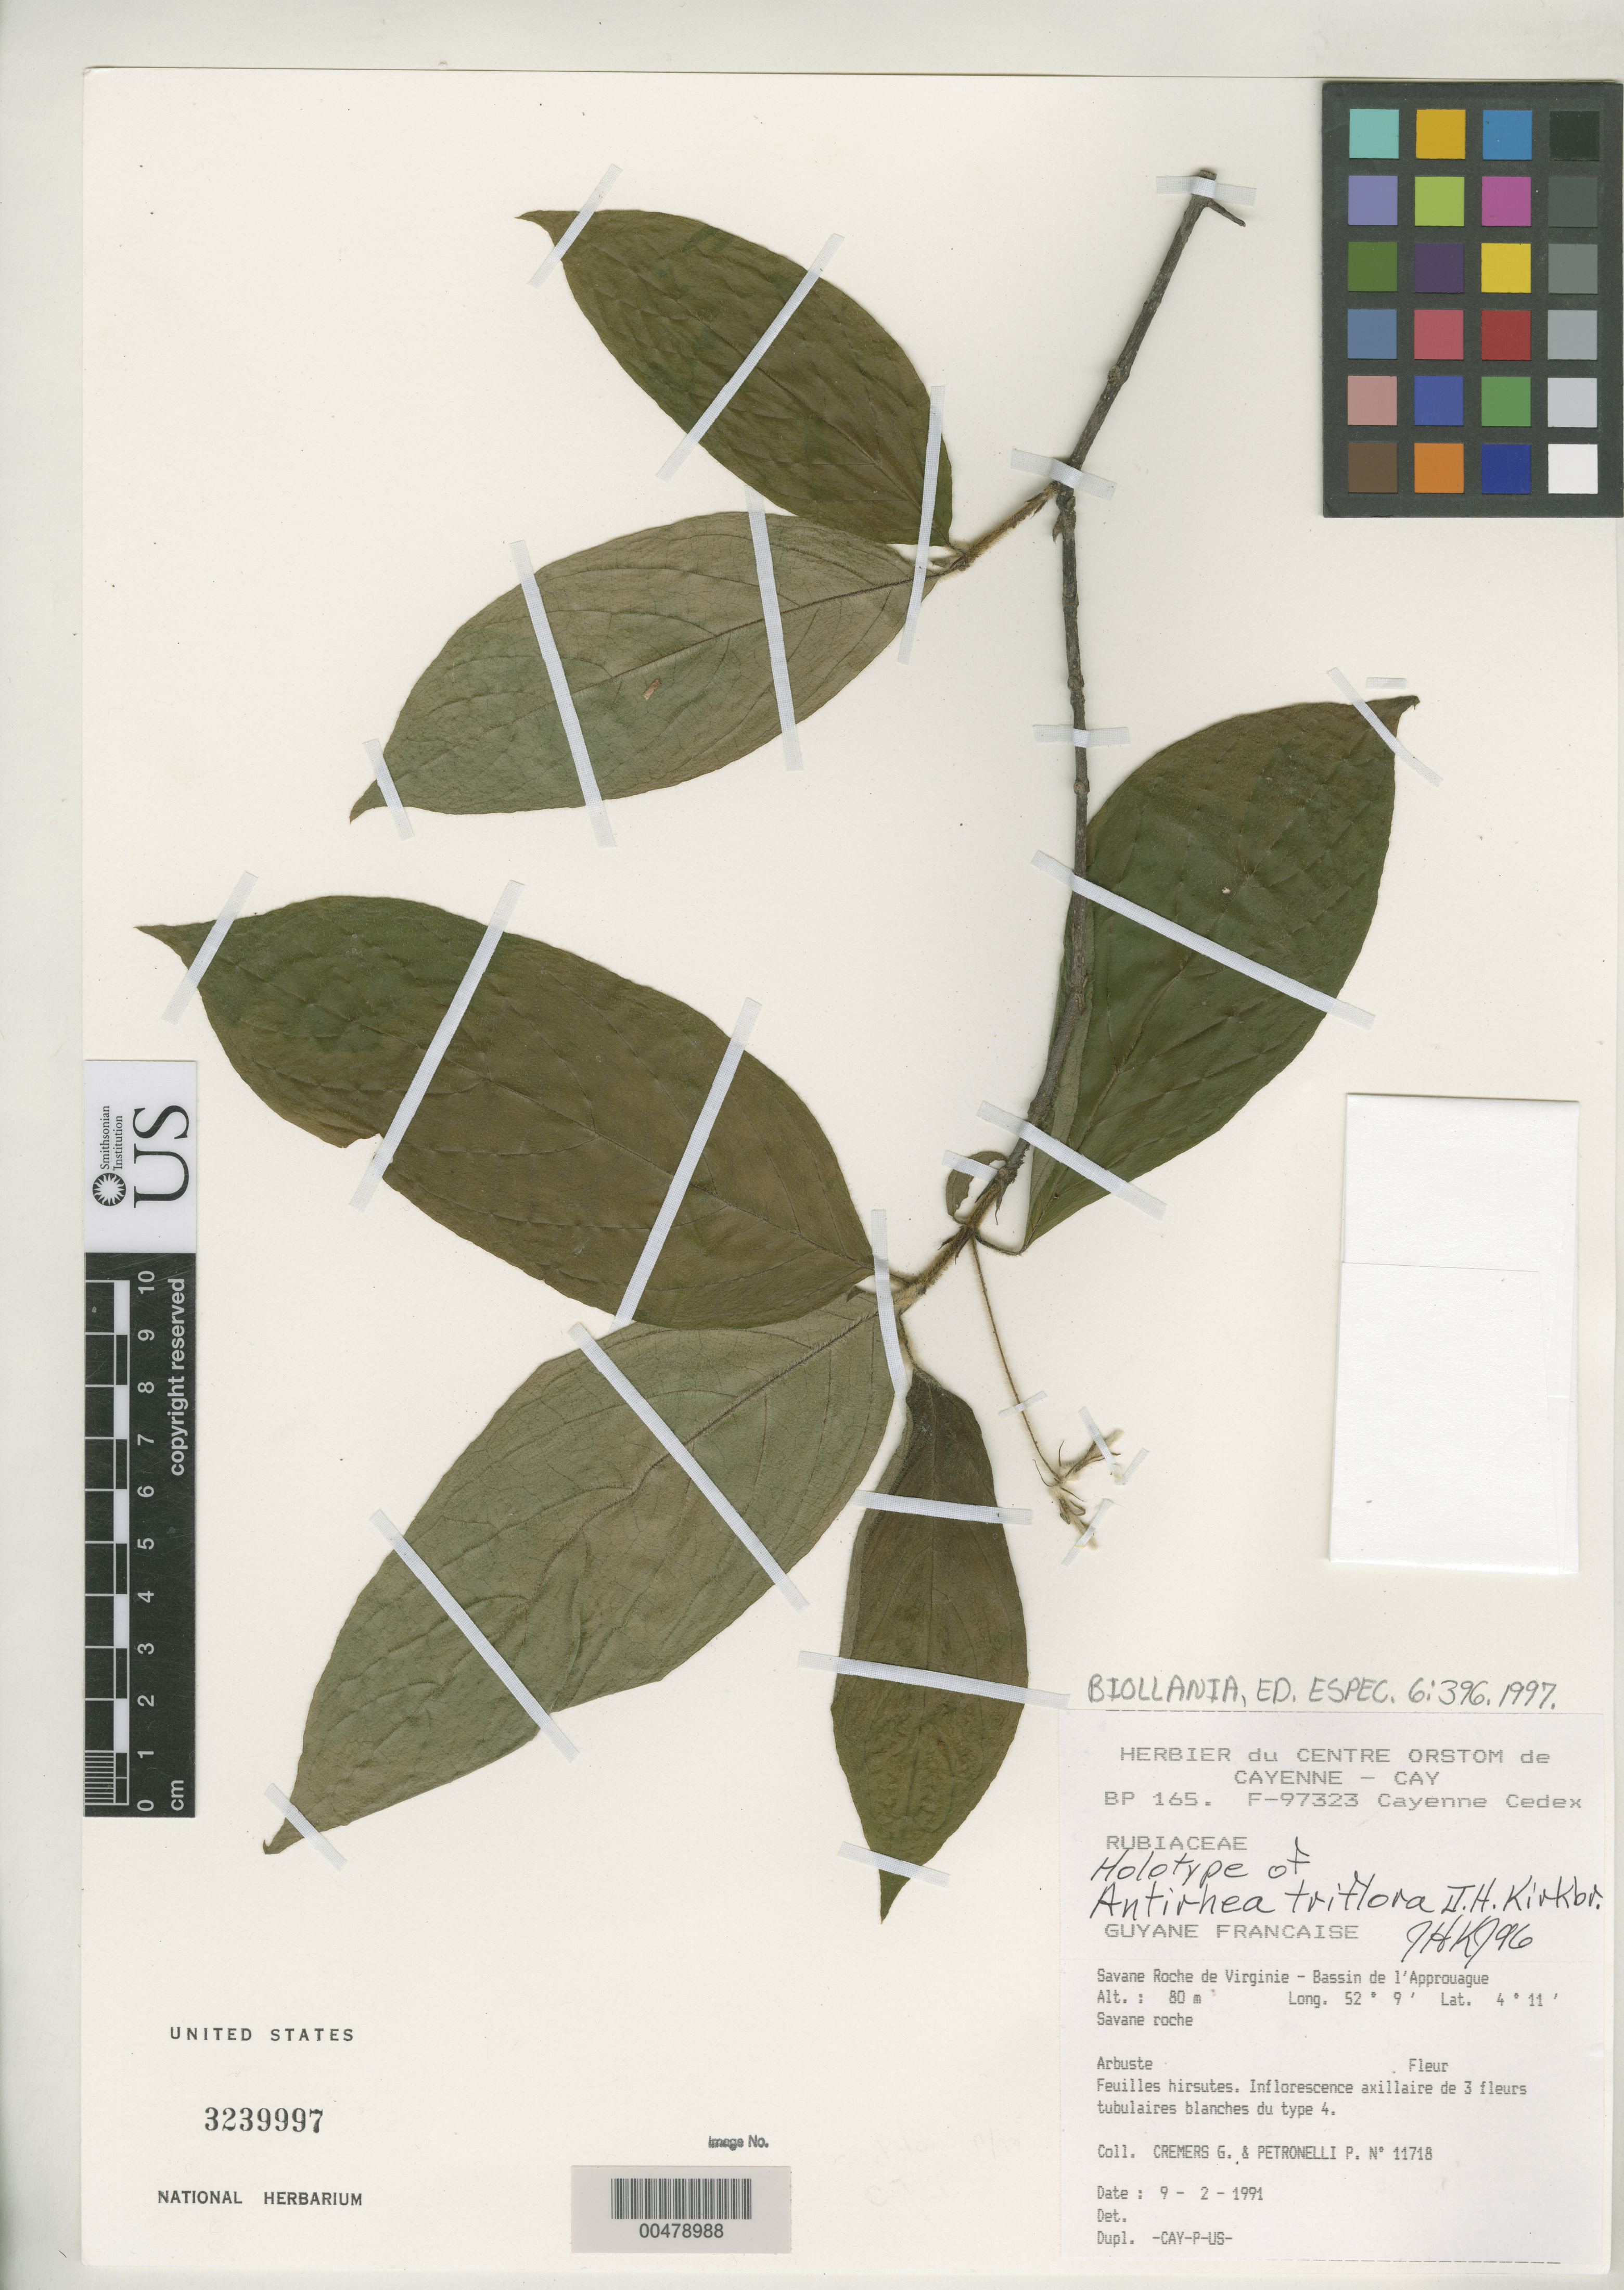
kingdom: Plantae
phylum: Tracheophyta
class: Magnoliopsida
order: Gentianales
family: Rubiaceae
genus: Antirhea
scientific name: Antirhea triflora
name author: J.H. Kirkbr.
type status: Holotype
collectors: G. Cremers & P. Petronelli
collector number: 11718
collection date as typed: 09 Feb 1991 or 02 Sep 1991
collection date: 1991-02-09 or 1991-09-02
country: French Guiana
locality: Savane Roche de Virginie - Bassin de L'Approuague.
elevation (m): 80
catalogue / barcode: US 3239997